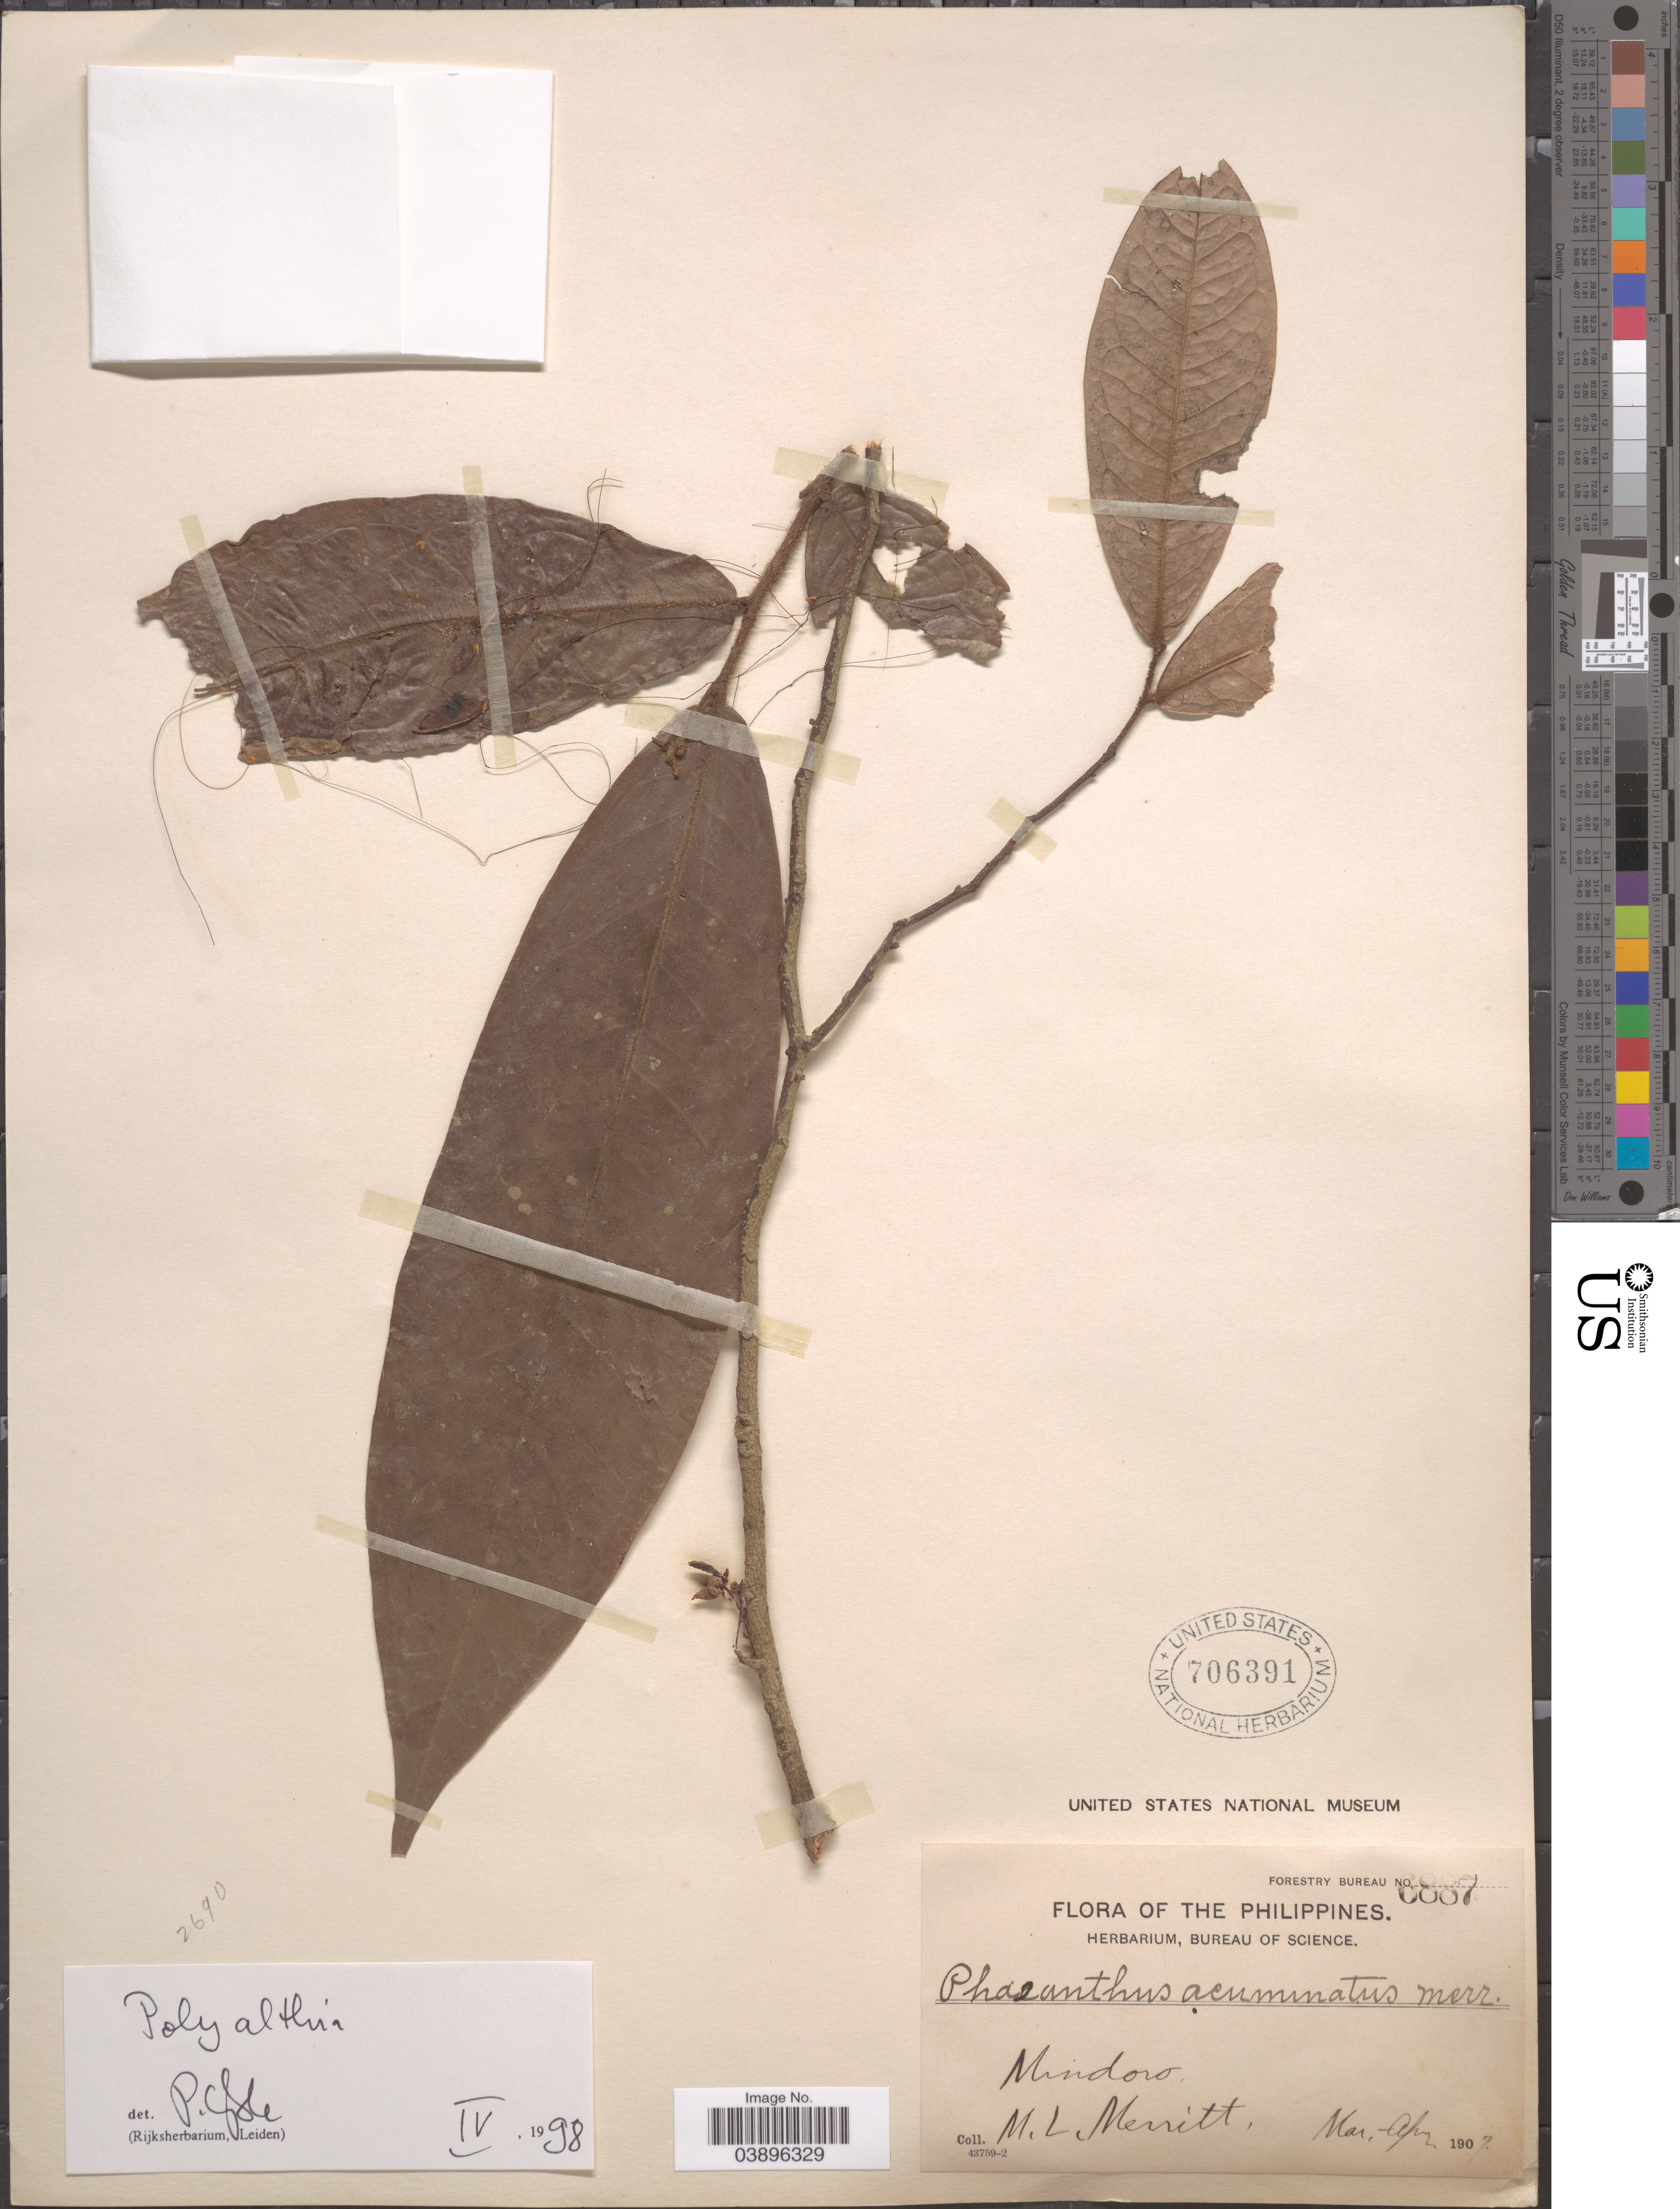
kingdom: Plantae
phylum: Tracheophyta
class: Magnoliopsida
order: Magnoliales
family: Annonaceae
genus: Polyalthia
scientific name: Polyalthia sp.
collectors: M. L. Merritt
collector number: Forestry Bureau 6887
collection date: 1907-03/1907-04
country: Philippines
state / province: Mimaropa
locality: Mindoro.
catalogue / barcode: US 706391